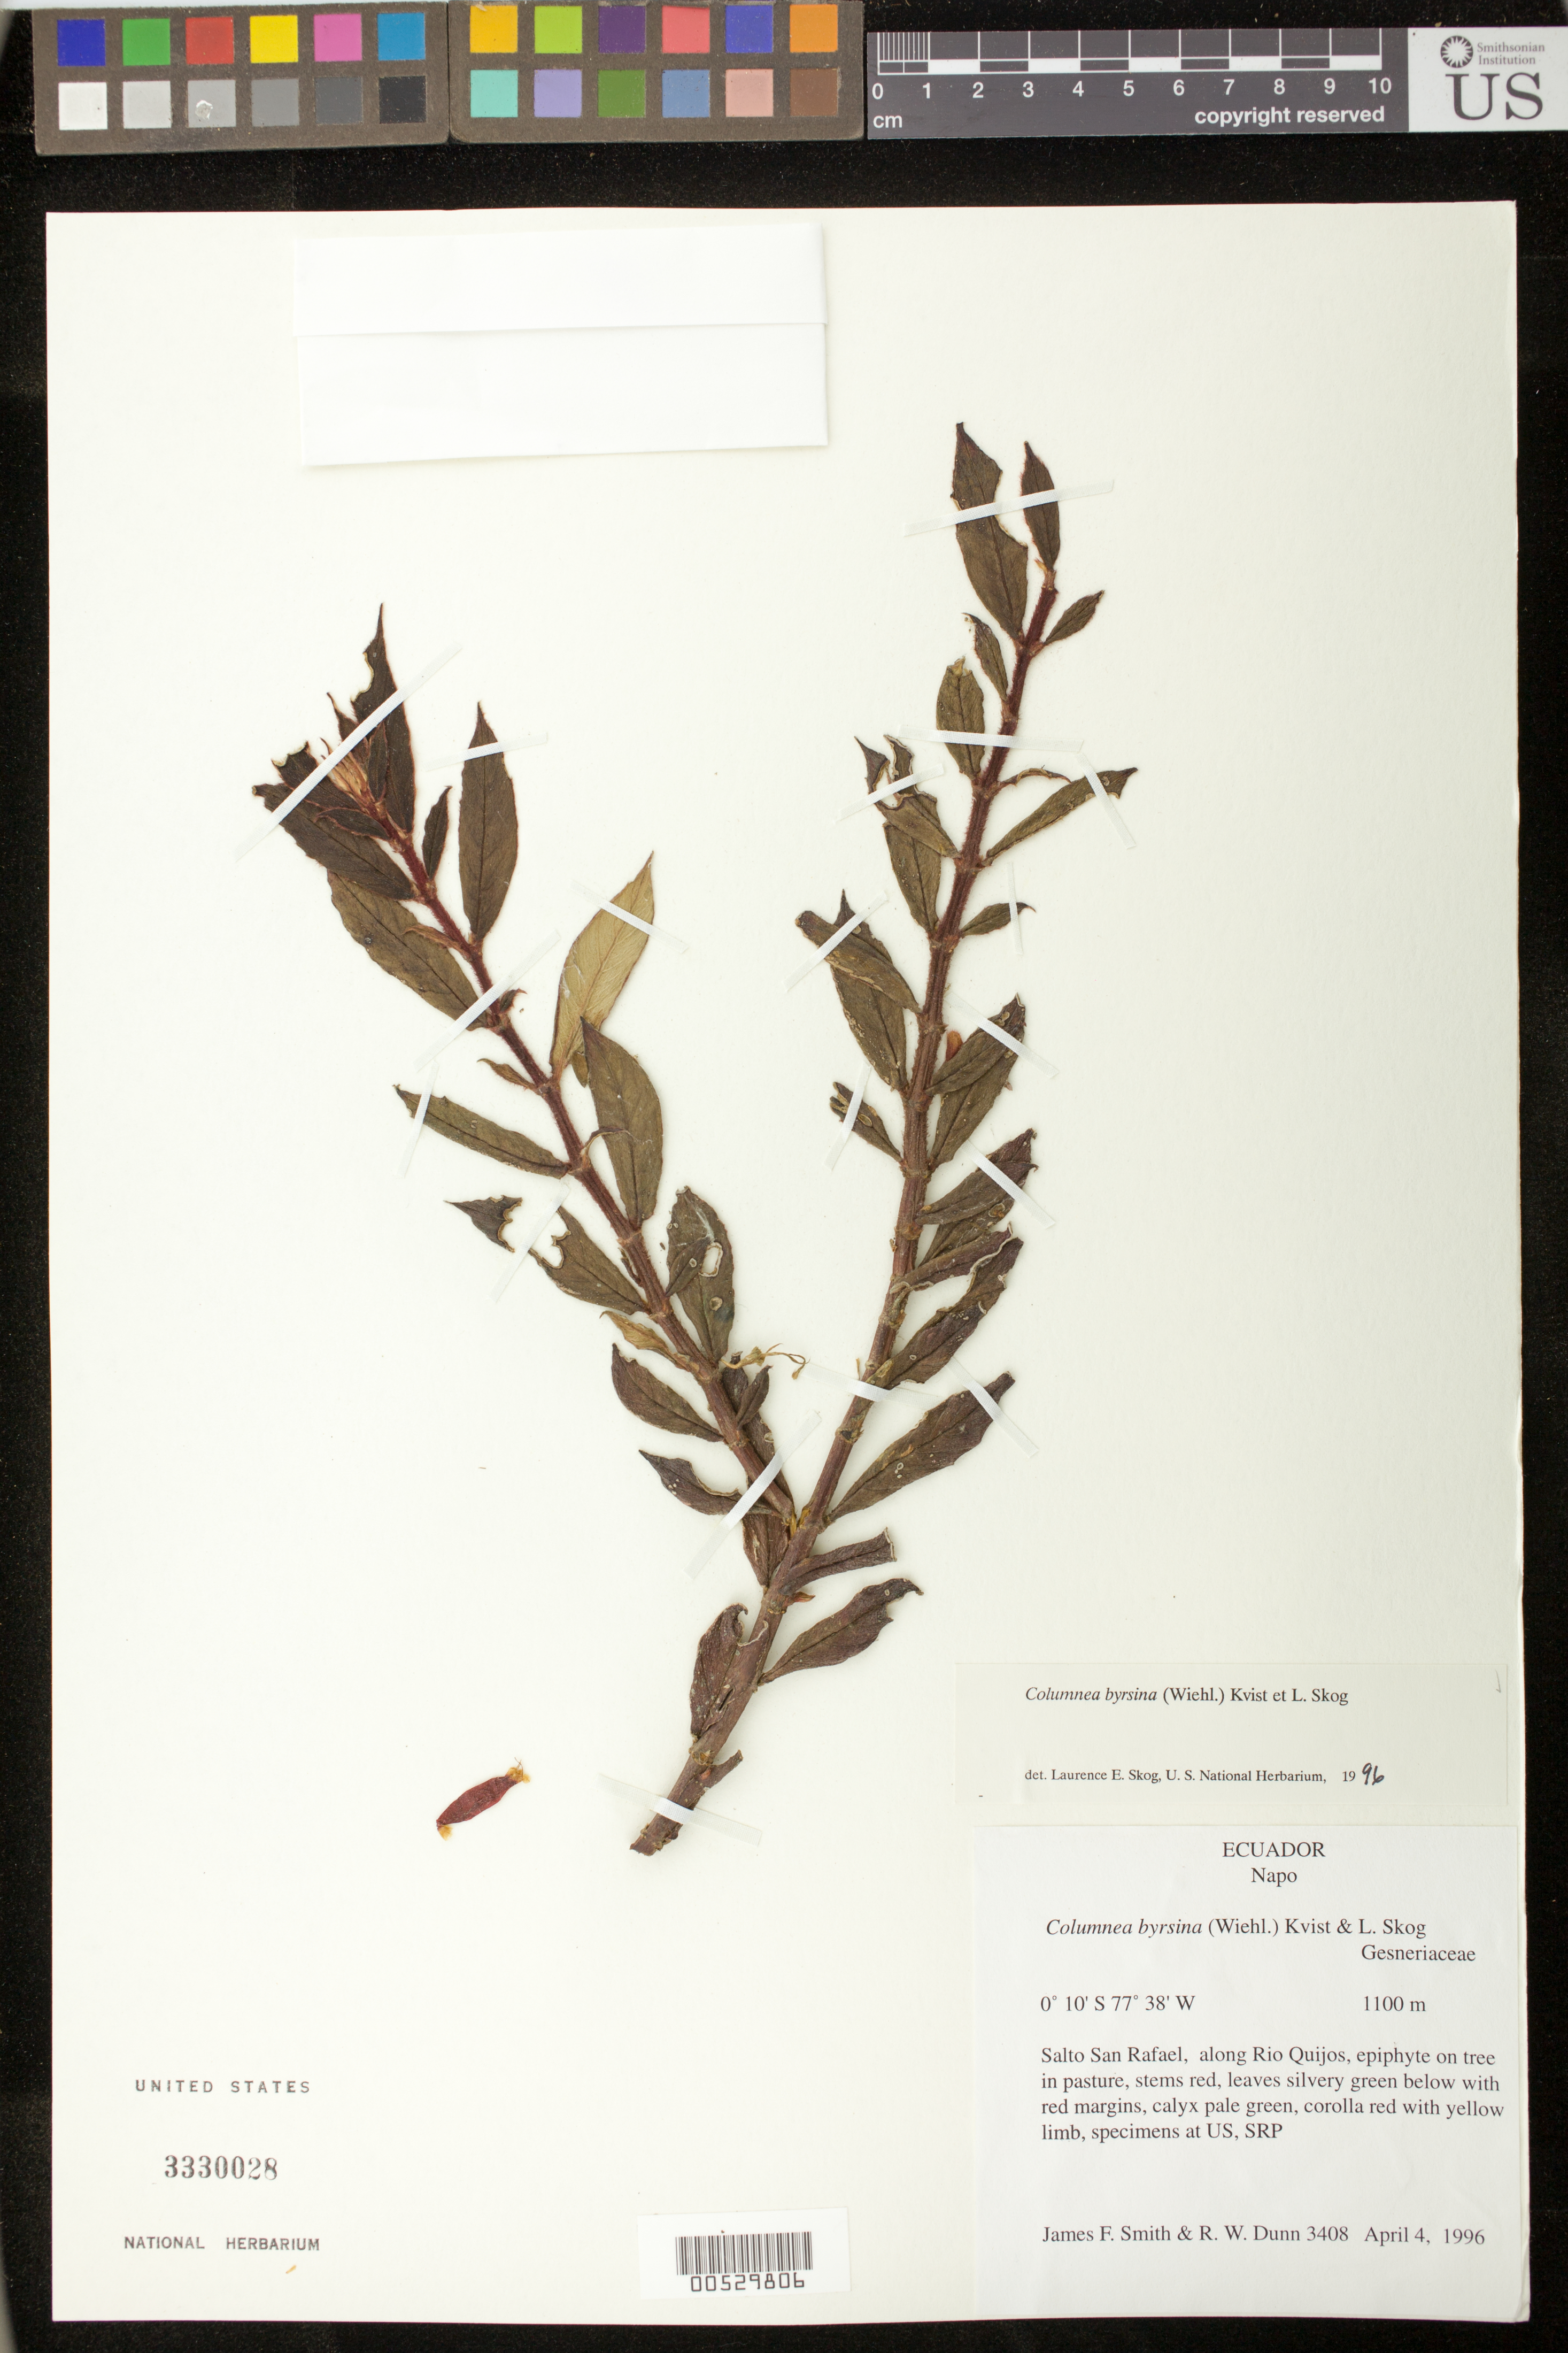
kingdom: Plantae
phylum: Tracheophyta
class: Magnoliopsida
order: Lamiales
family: Gesneriaceae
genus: Columnea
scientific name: Columnea byrsina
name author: (Wiehler) L.P. Kvist & L.E. Skog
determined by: Skog, Laurence E.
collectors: J. Smith & R. Dunn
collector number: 3408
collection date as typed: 04 Apr 1996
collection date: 1996-04-04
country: Ecuador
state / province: Napo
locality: Salto San Rafael, along Rio Quijos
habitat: In pasture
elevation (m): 1100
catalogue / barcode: US 3330028